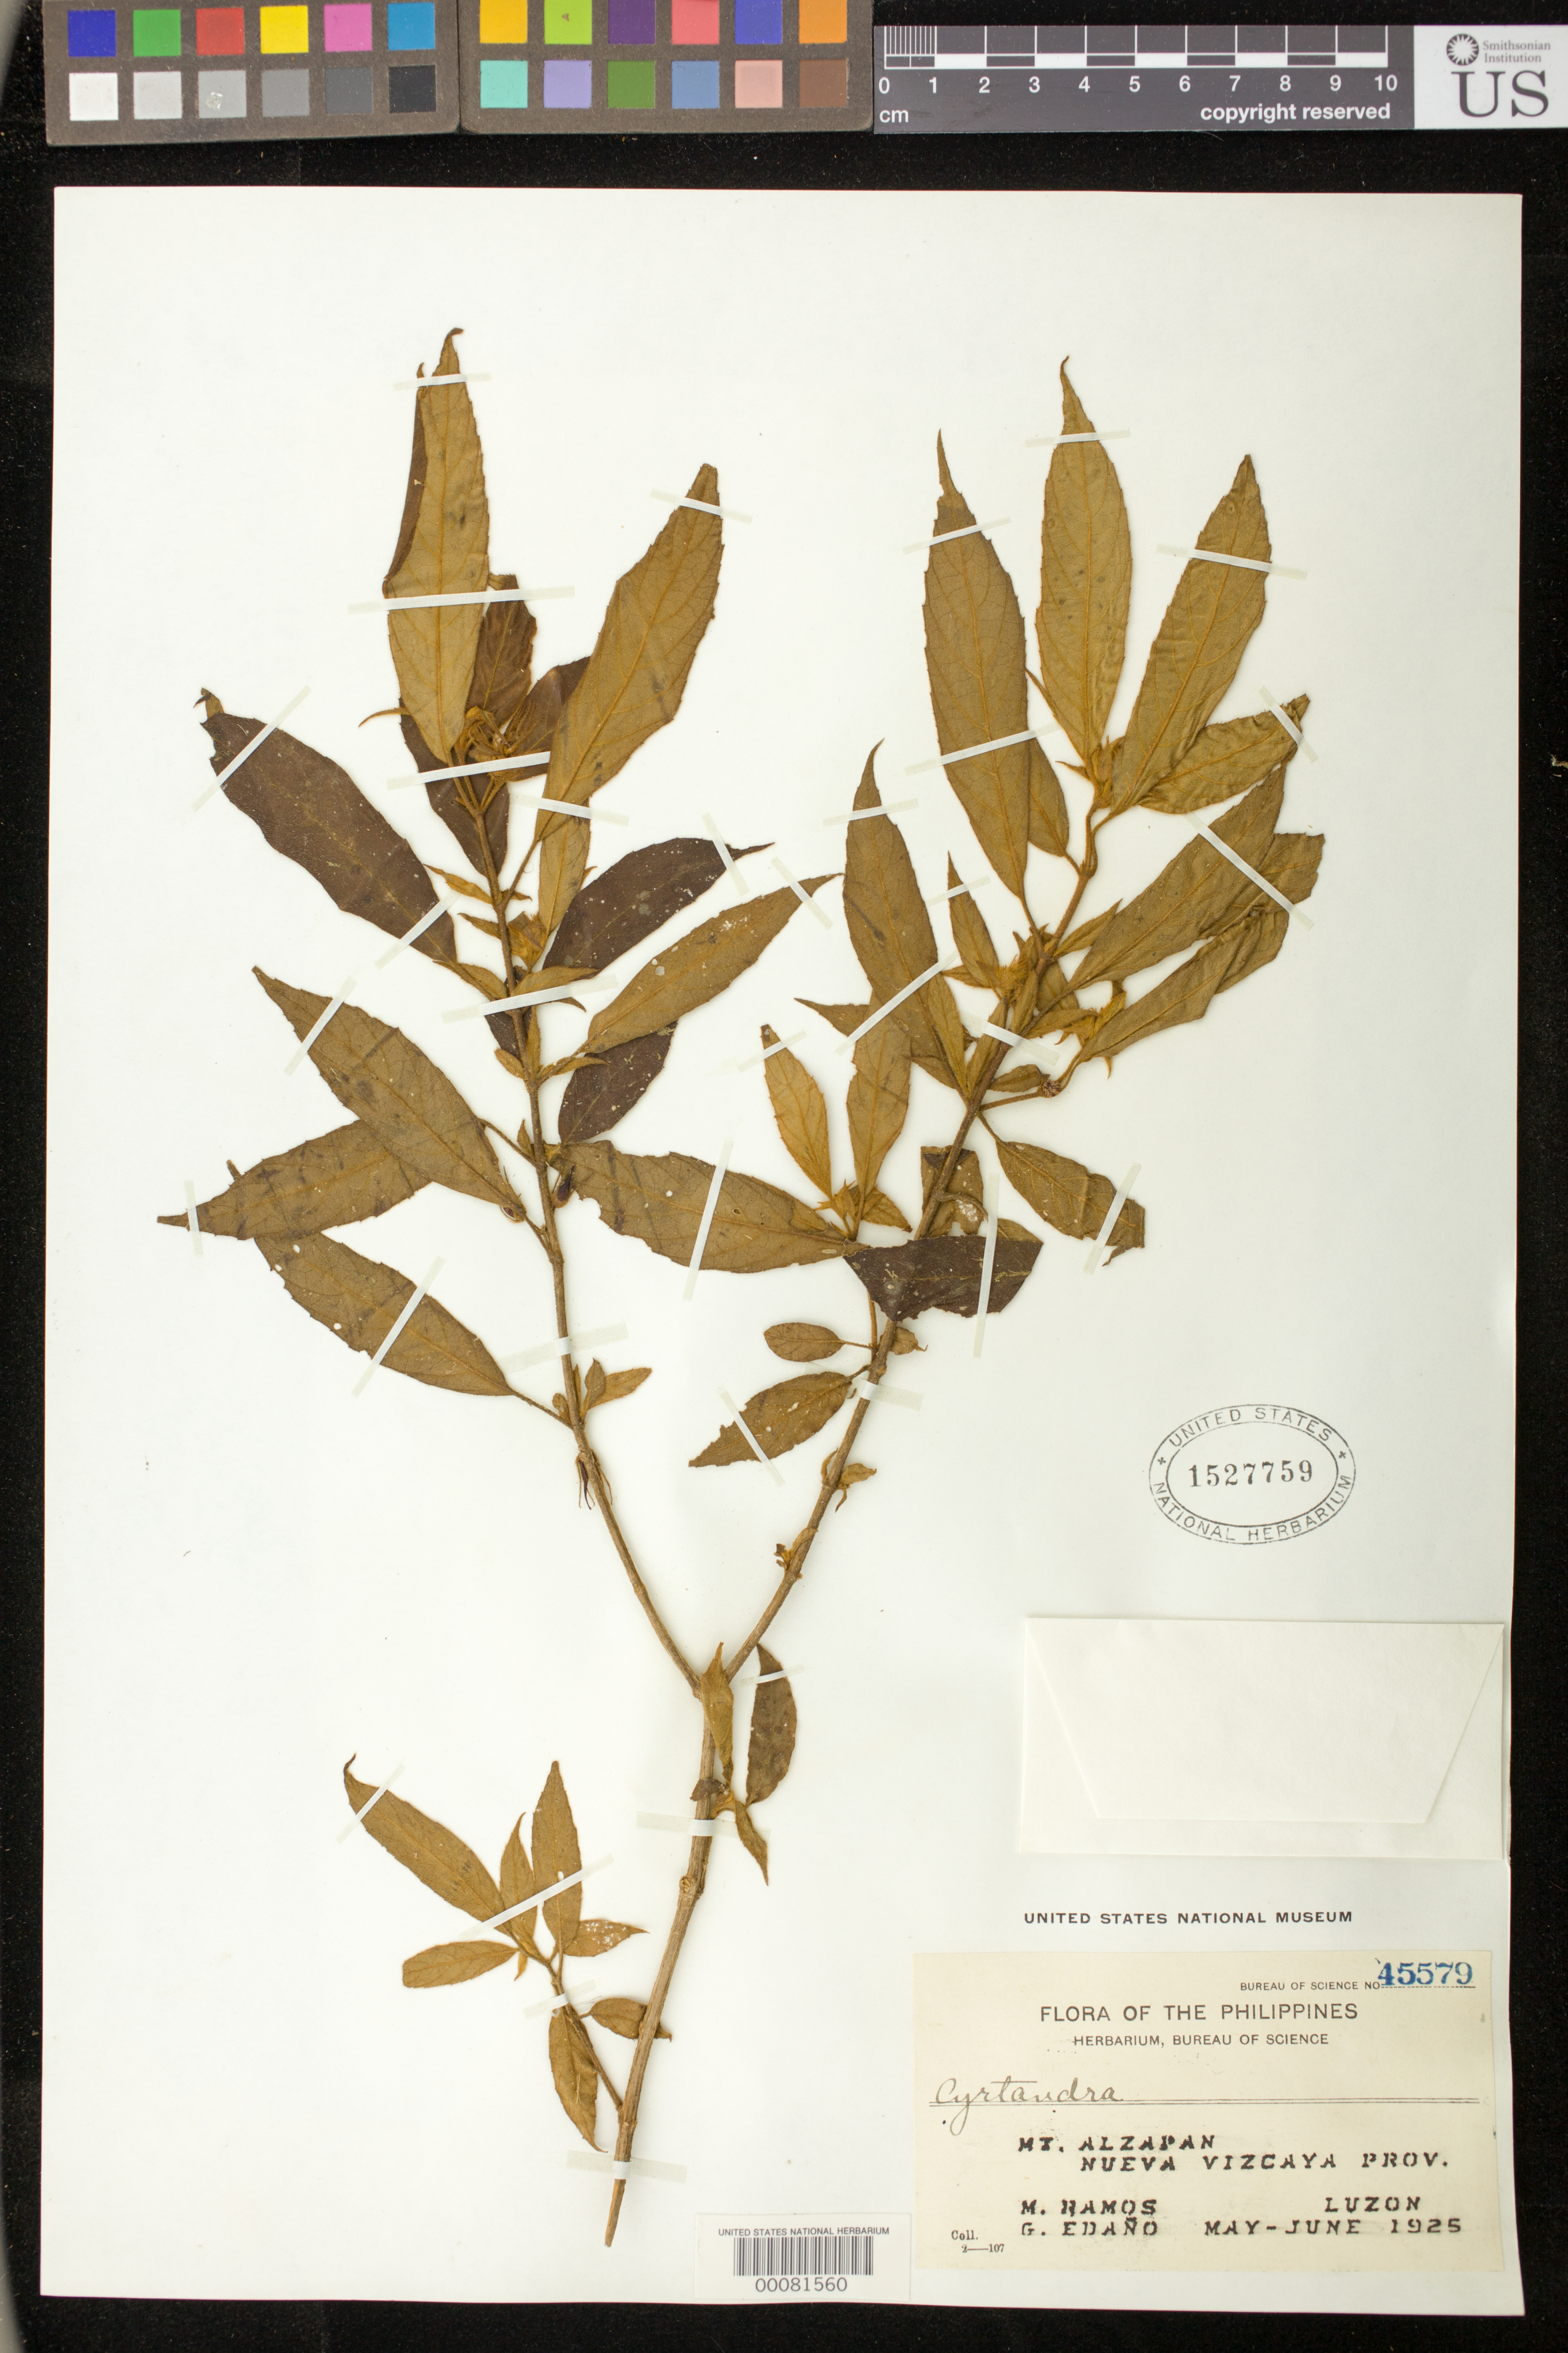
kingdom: Plantae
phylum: Tracheophyta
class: Magnoliopsida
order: Lamiales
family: Gesneriaceae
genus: Cyrtandra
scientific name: Cyrtandra sp.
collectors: M. Ramos & G. E. Edaño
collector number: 45579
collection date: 1925-05/1925-06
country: Philippines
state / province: Cagayan Valley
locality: Mt. Alzapan, Nueva Vizcaya Prov., Luzon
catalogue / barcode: US 1527759